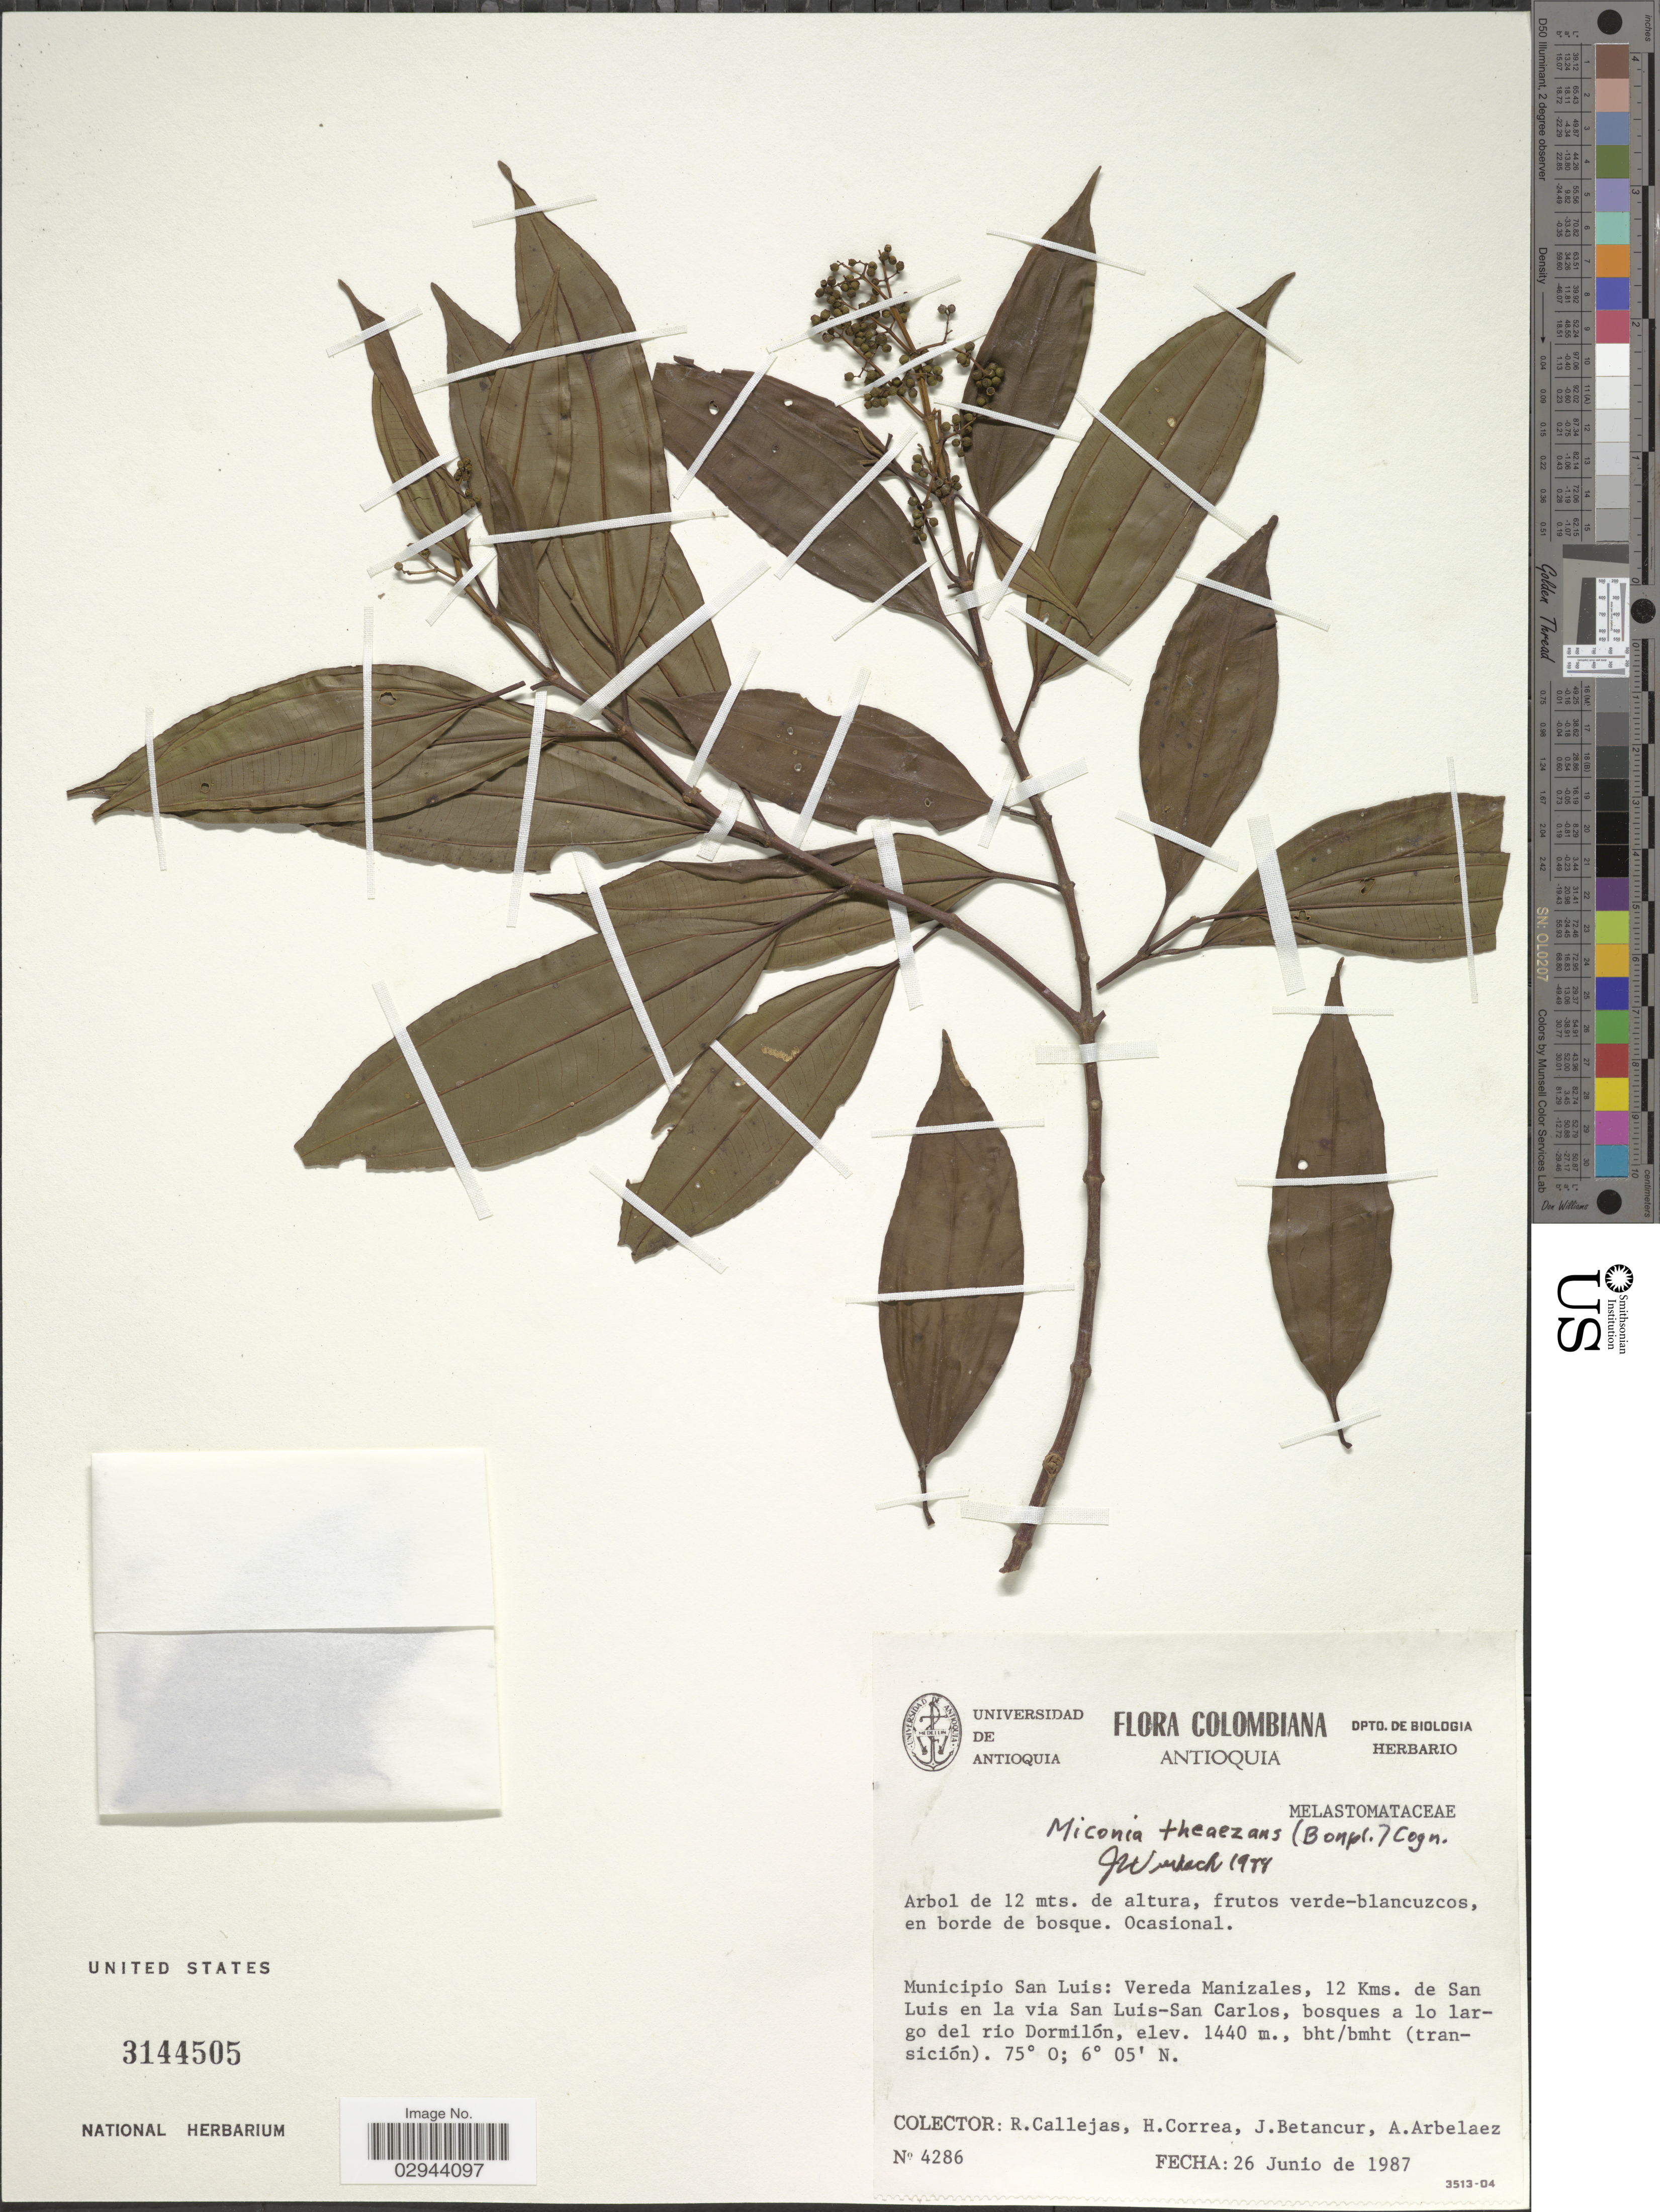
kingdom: Plantae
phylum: Tracheophyta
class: Magnoliopsida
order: Myrtales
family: Melastomataceae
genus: Miconia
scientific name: Miconia theizans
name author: (Bonpl.) Cogn.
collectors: R. Callejas, H. Correa, J. Betancur & A. Arbelaez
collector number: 4286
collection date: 1987-06-26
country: Colombia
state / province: Antioquia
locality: Municipio San Luis, Vereda Manizales, 12 Kms. de San Luis en la via San Luis-San Carlos, bosques a lo largo del rio Dormilón.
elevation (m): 1440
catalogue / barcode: US 3144505